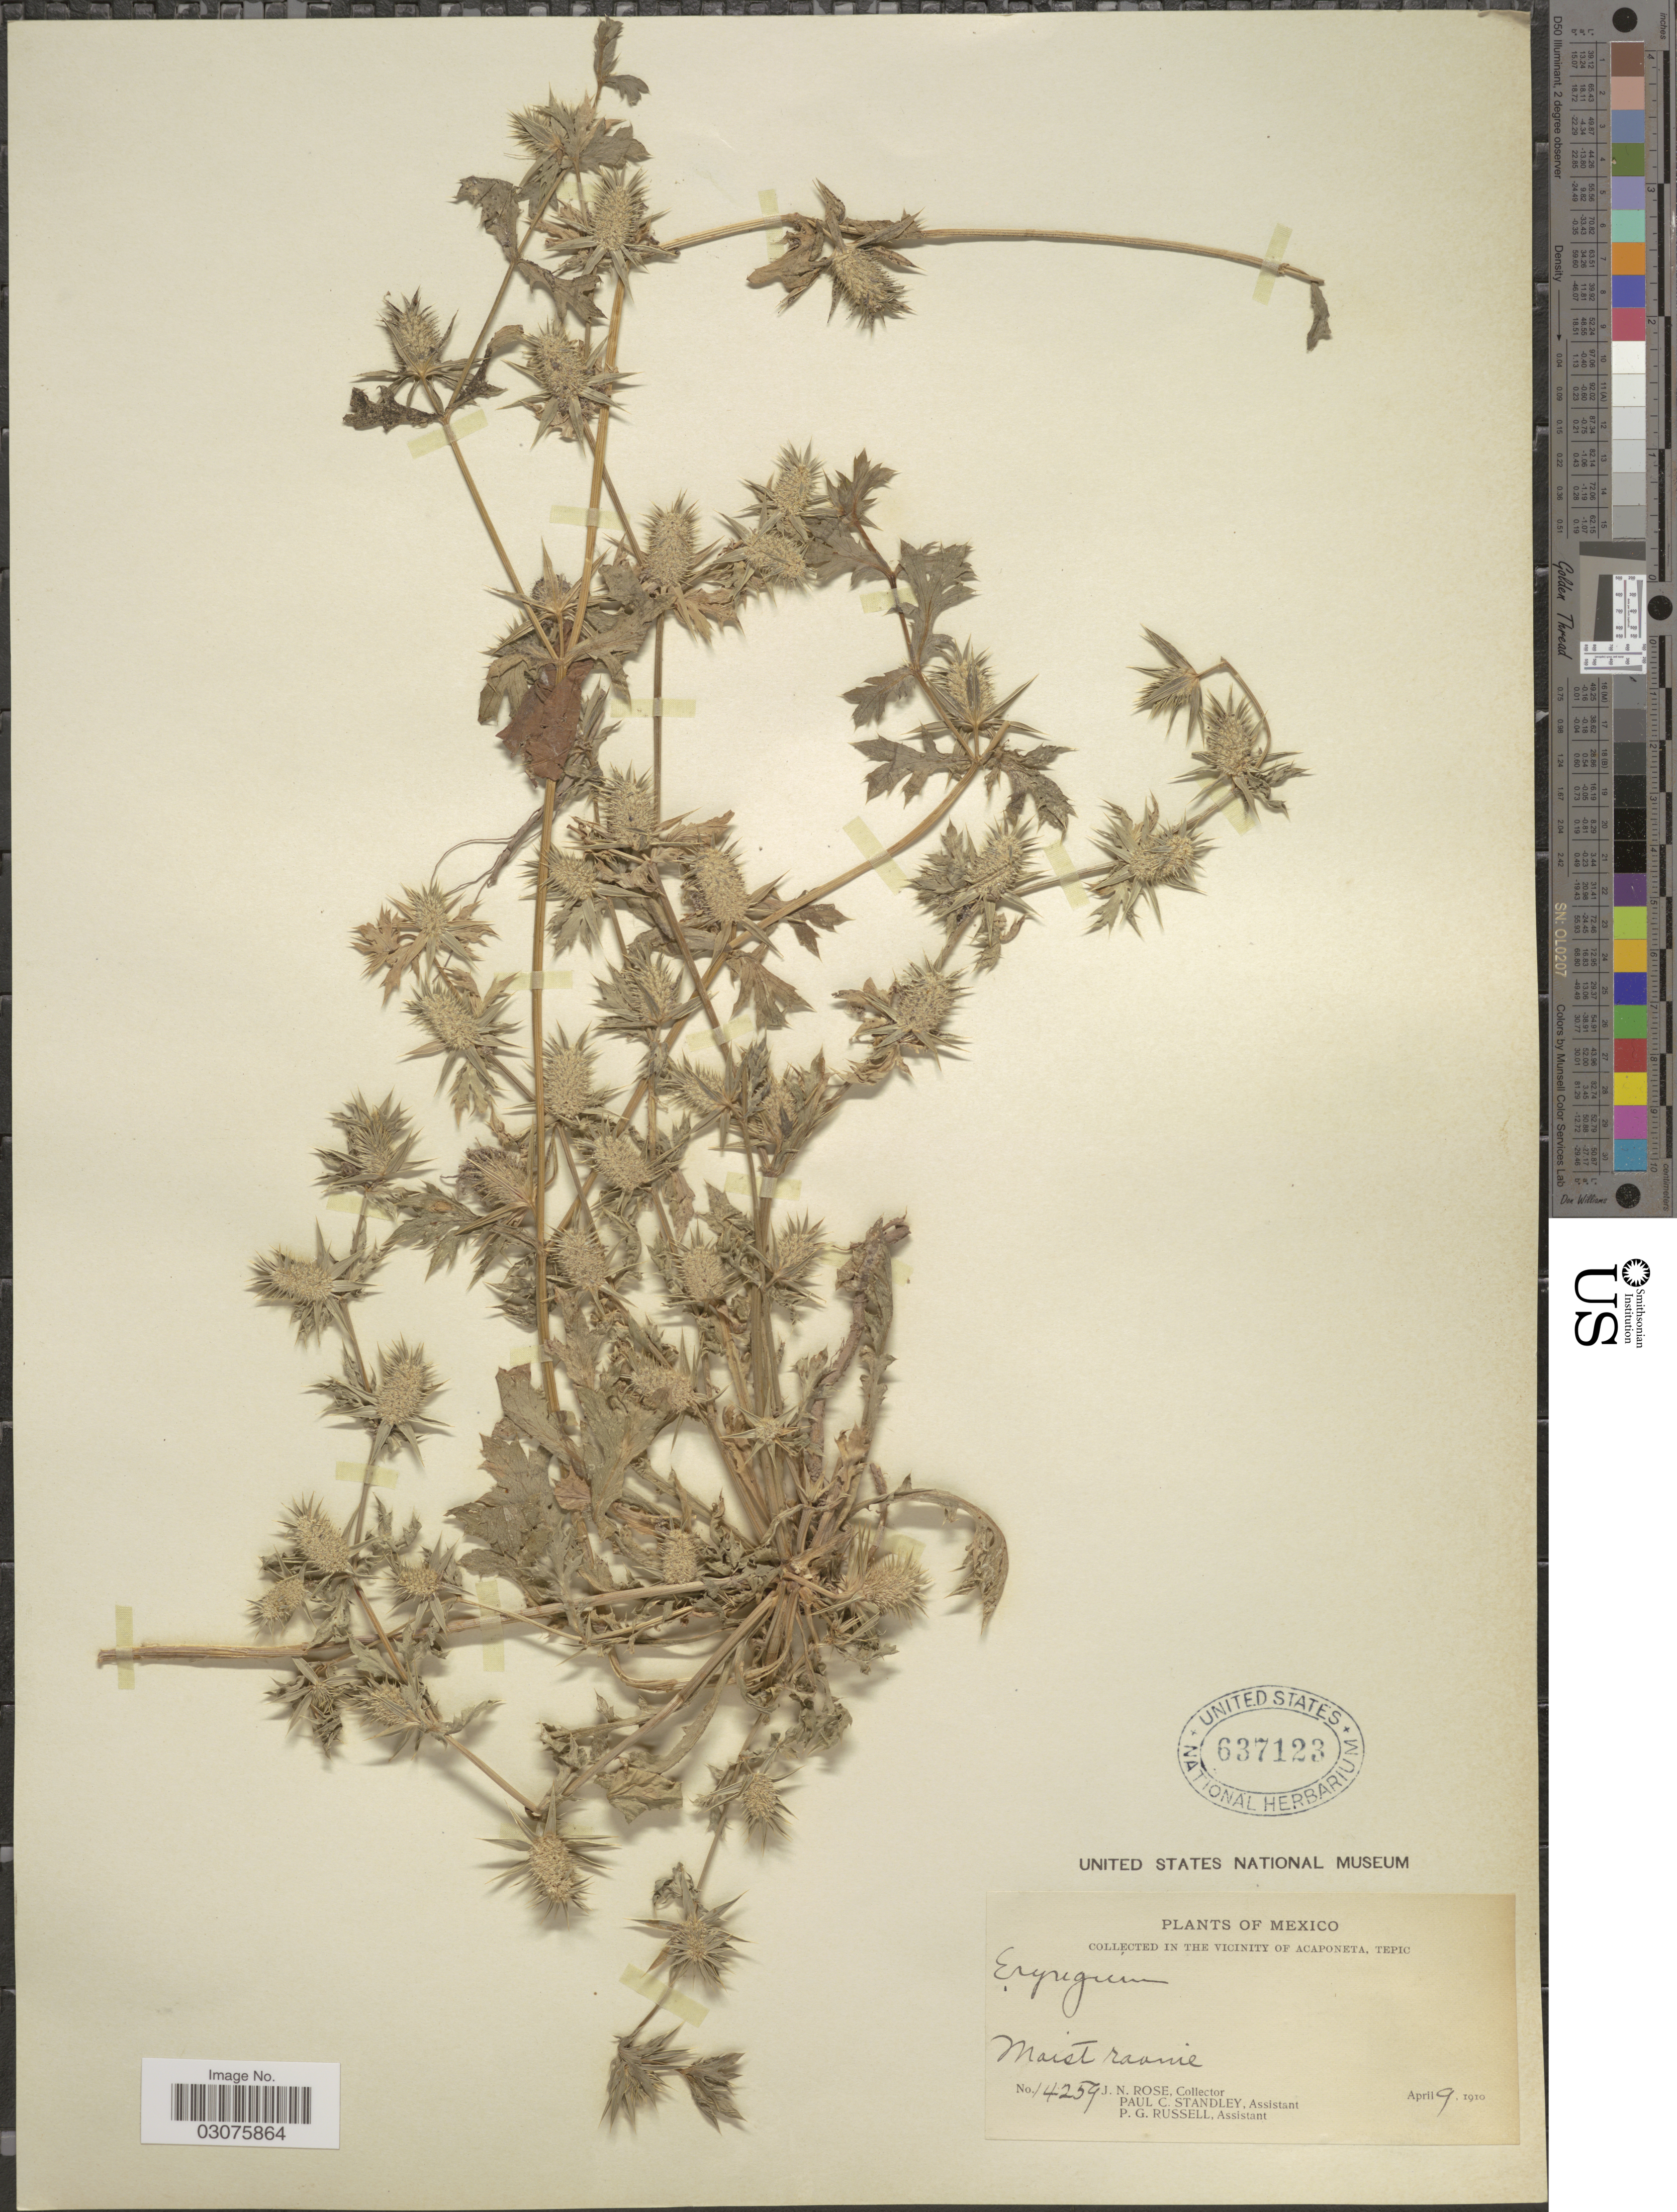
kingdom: Plantae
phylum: Tracheophyta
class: Magnoliopsida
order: Apiales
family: Apiaceae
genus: Eryngium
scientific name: Eryngium nasturtiifolium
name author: Juss. ex F. Delaroche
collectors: J. N. Rose, P. C. Standley & P. G. Russell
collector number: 14259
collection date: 1910-04-09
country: Mexico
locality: Collected in the Vicinity of Acaponeta, Tepic. Moist ravine.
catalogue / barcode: US 637123